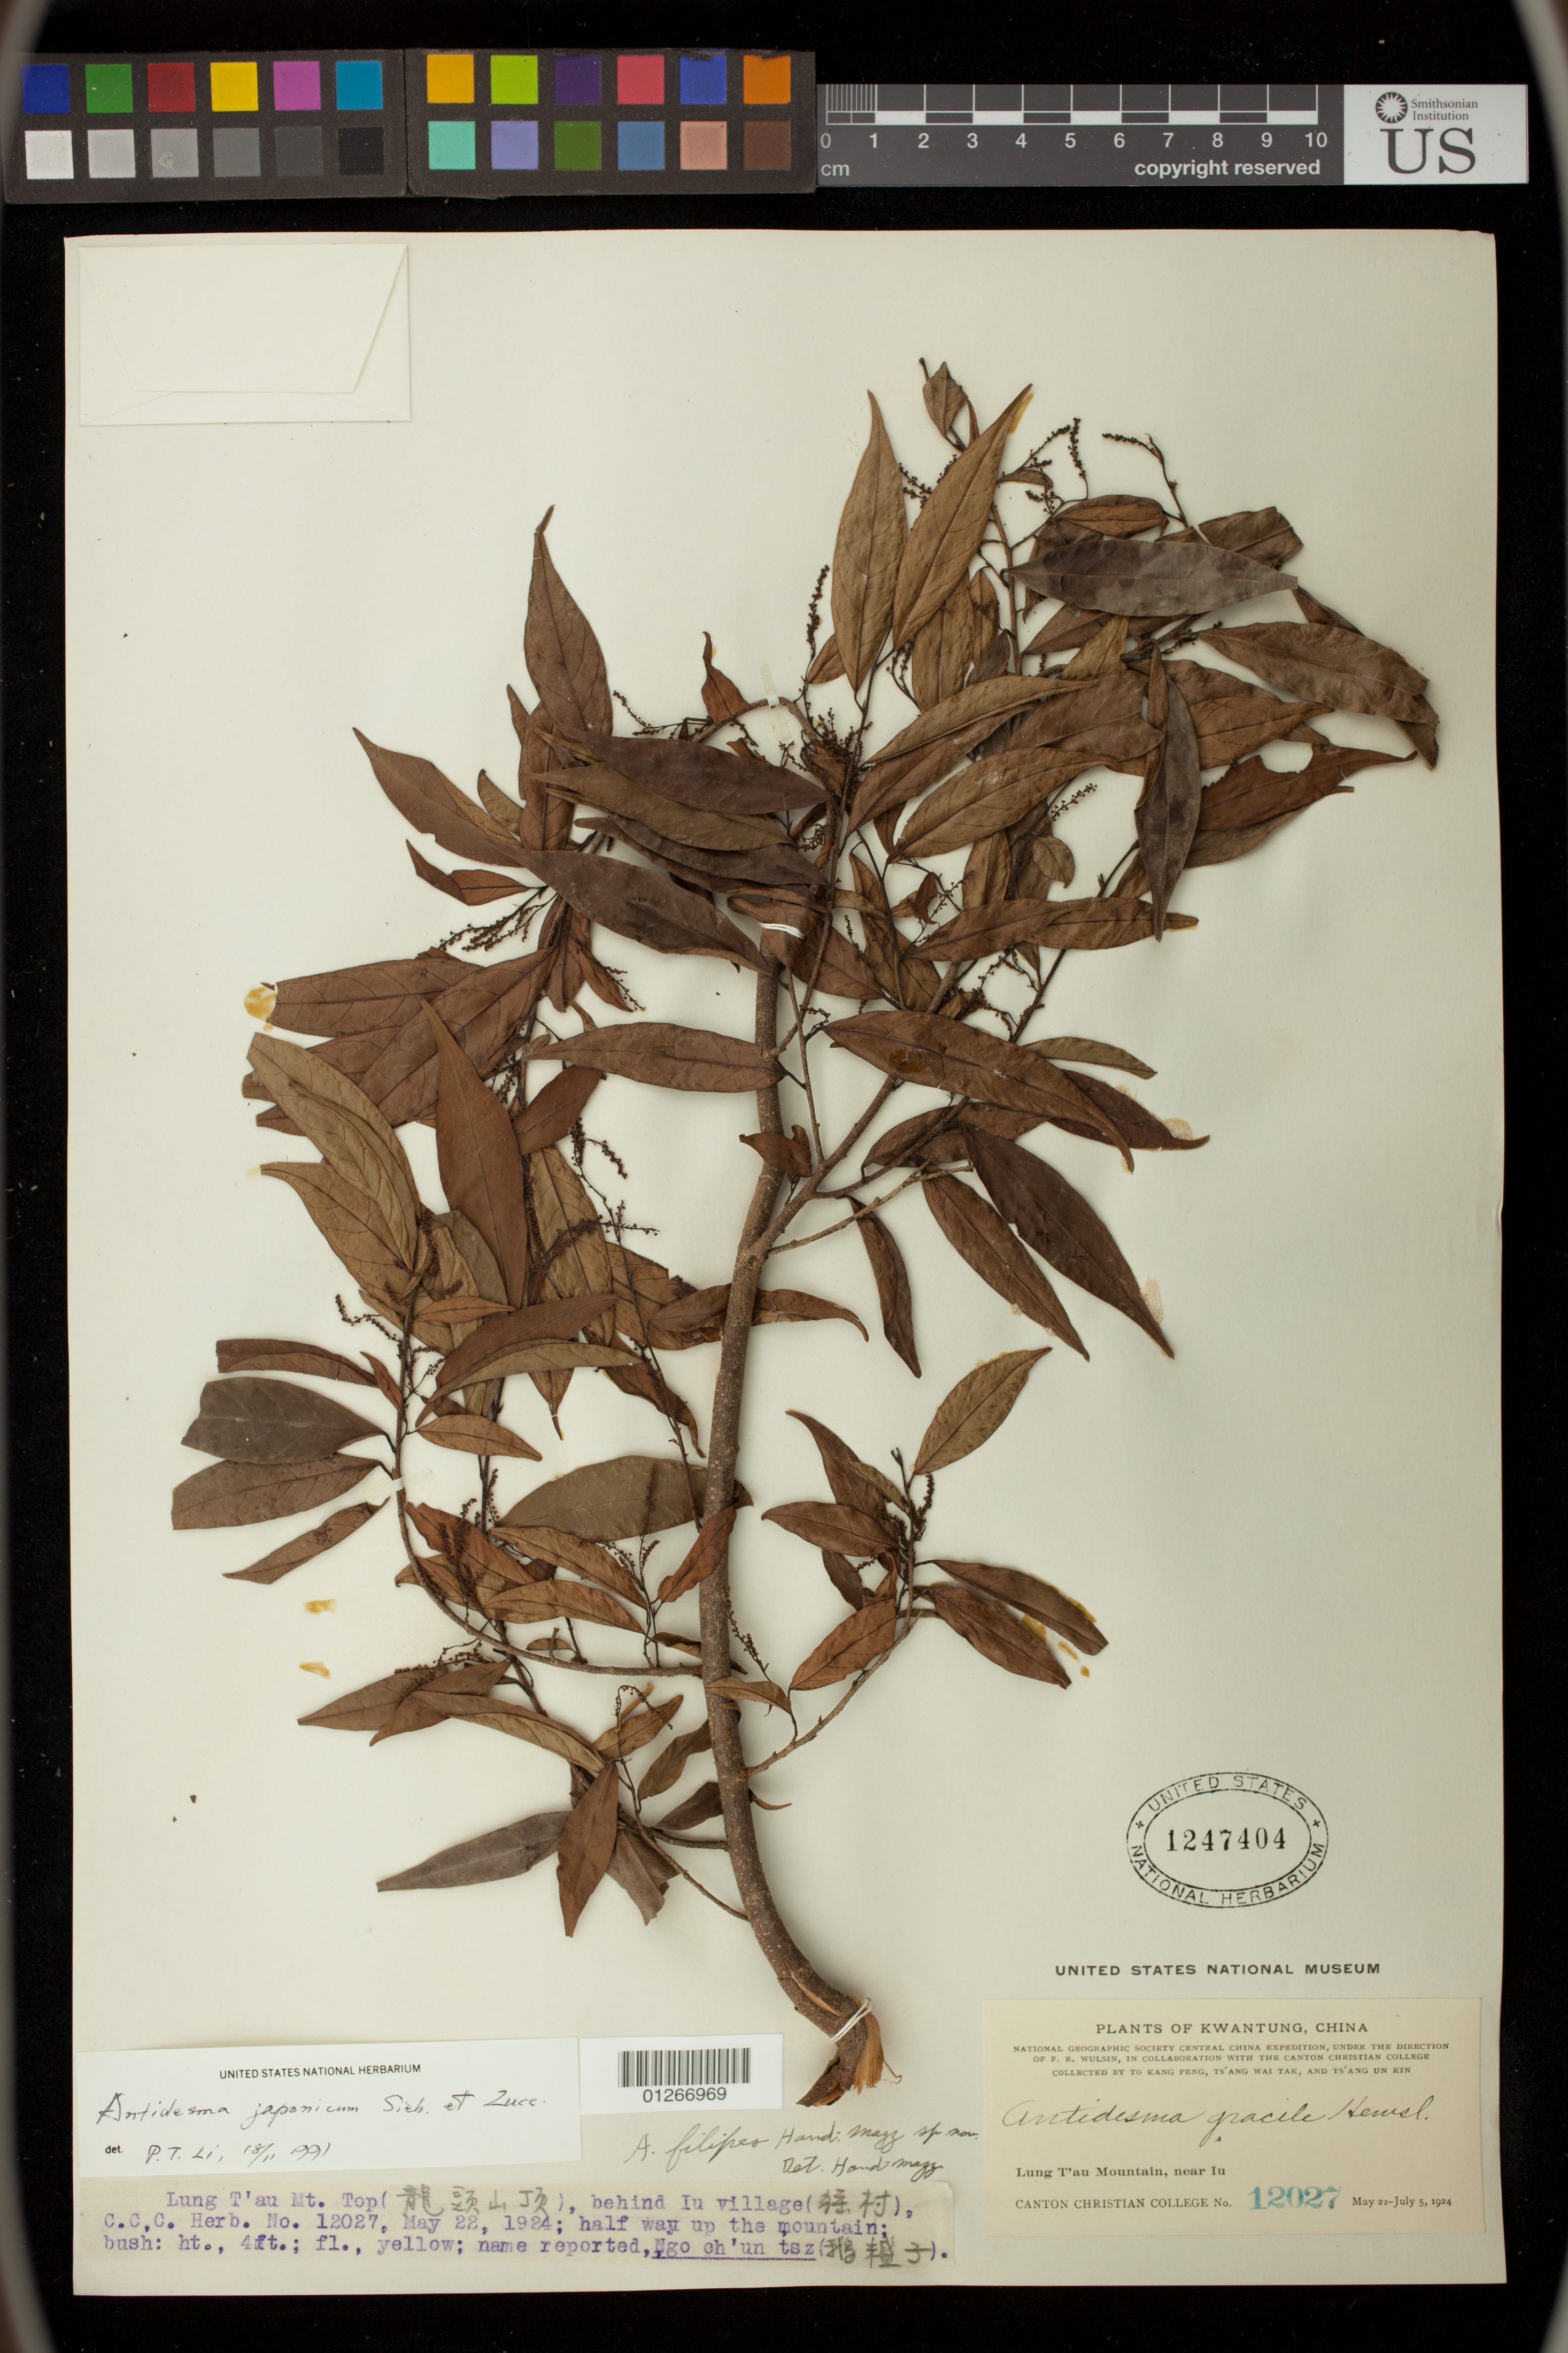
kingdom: Plantae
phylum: Tracheophyta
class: Magnoliopsida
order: Malpighiales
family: Phyllanthaceae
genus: Antidesma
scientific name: Antidesma japonicum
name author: Siebert & Zucc.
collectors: K. Peng, T. Tak & T. Kin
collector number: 12027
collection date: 1924-05-22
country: China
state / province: Guangdong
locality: Lung T'au Mt. Top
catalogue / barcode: US 1247404